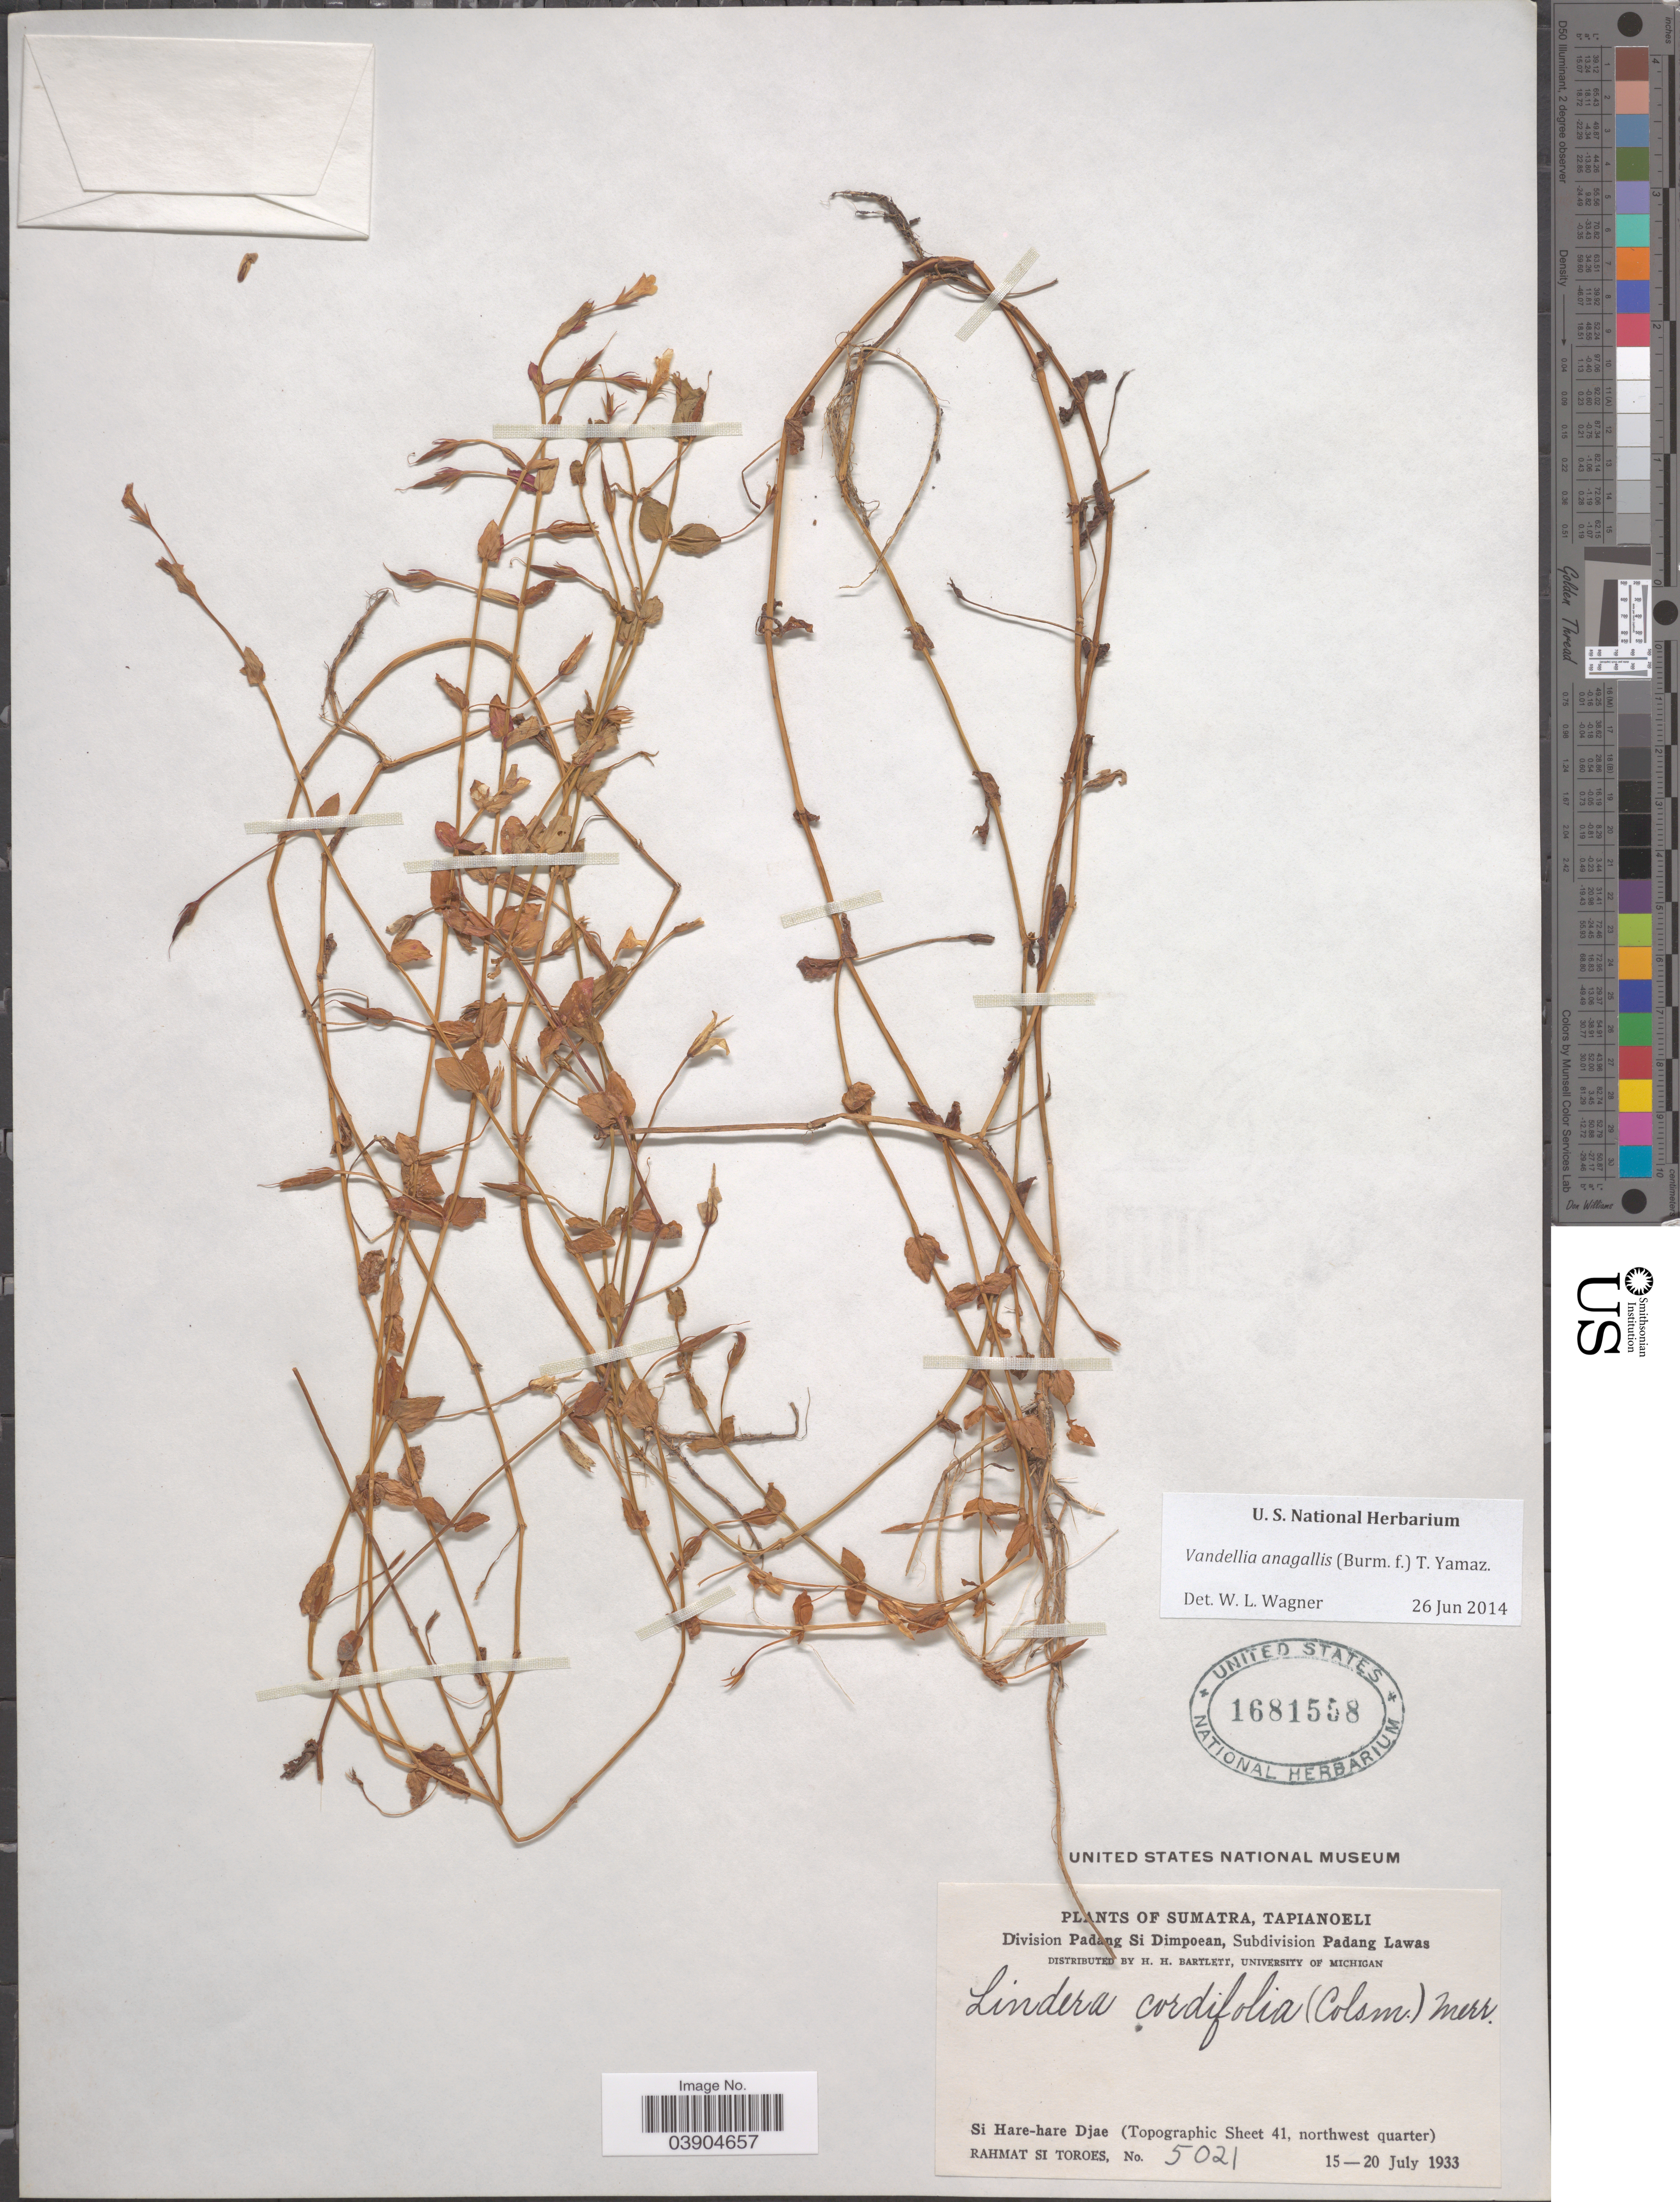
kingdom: Plantae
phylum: Tracheophyta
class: Magnoliopsida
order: Lamiales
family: Linderniaceae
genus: Lindernia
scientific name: Lindernia anagallis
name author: (Burm. f.) Pennell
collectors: Rahmat Si Boeea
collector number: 5021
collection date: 1933-07-15/1933-07-20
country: Indonesia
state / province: Sumatra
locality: Tapianoeli. Division Padang Si Dimpoean, Subdivision Padang Lawas. Si Hare-hare Djae (Topographic Sheet 41, northwest quarter).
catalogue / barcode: US 1681558